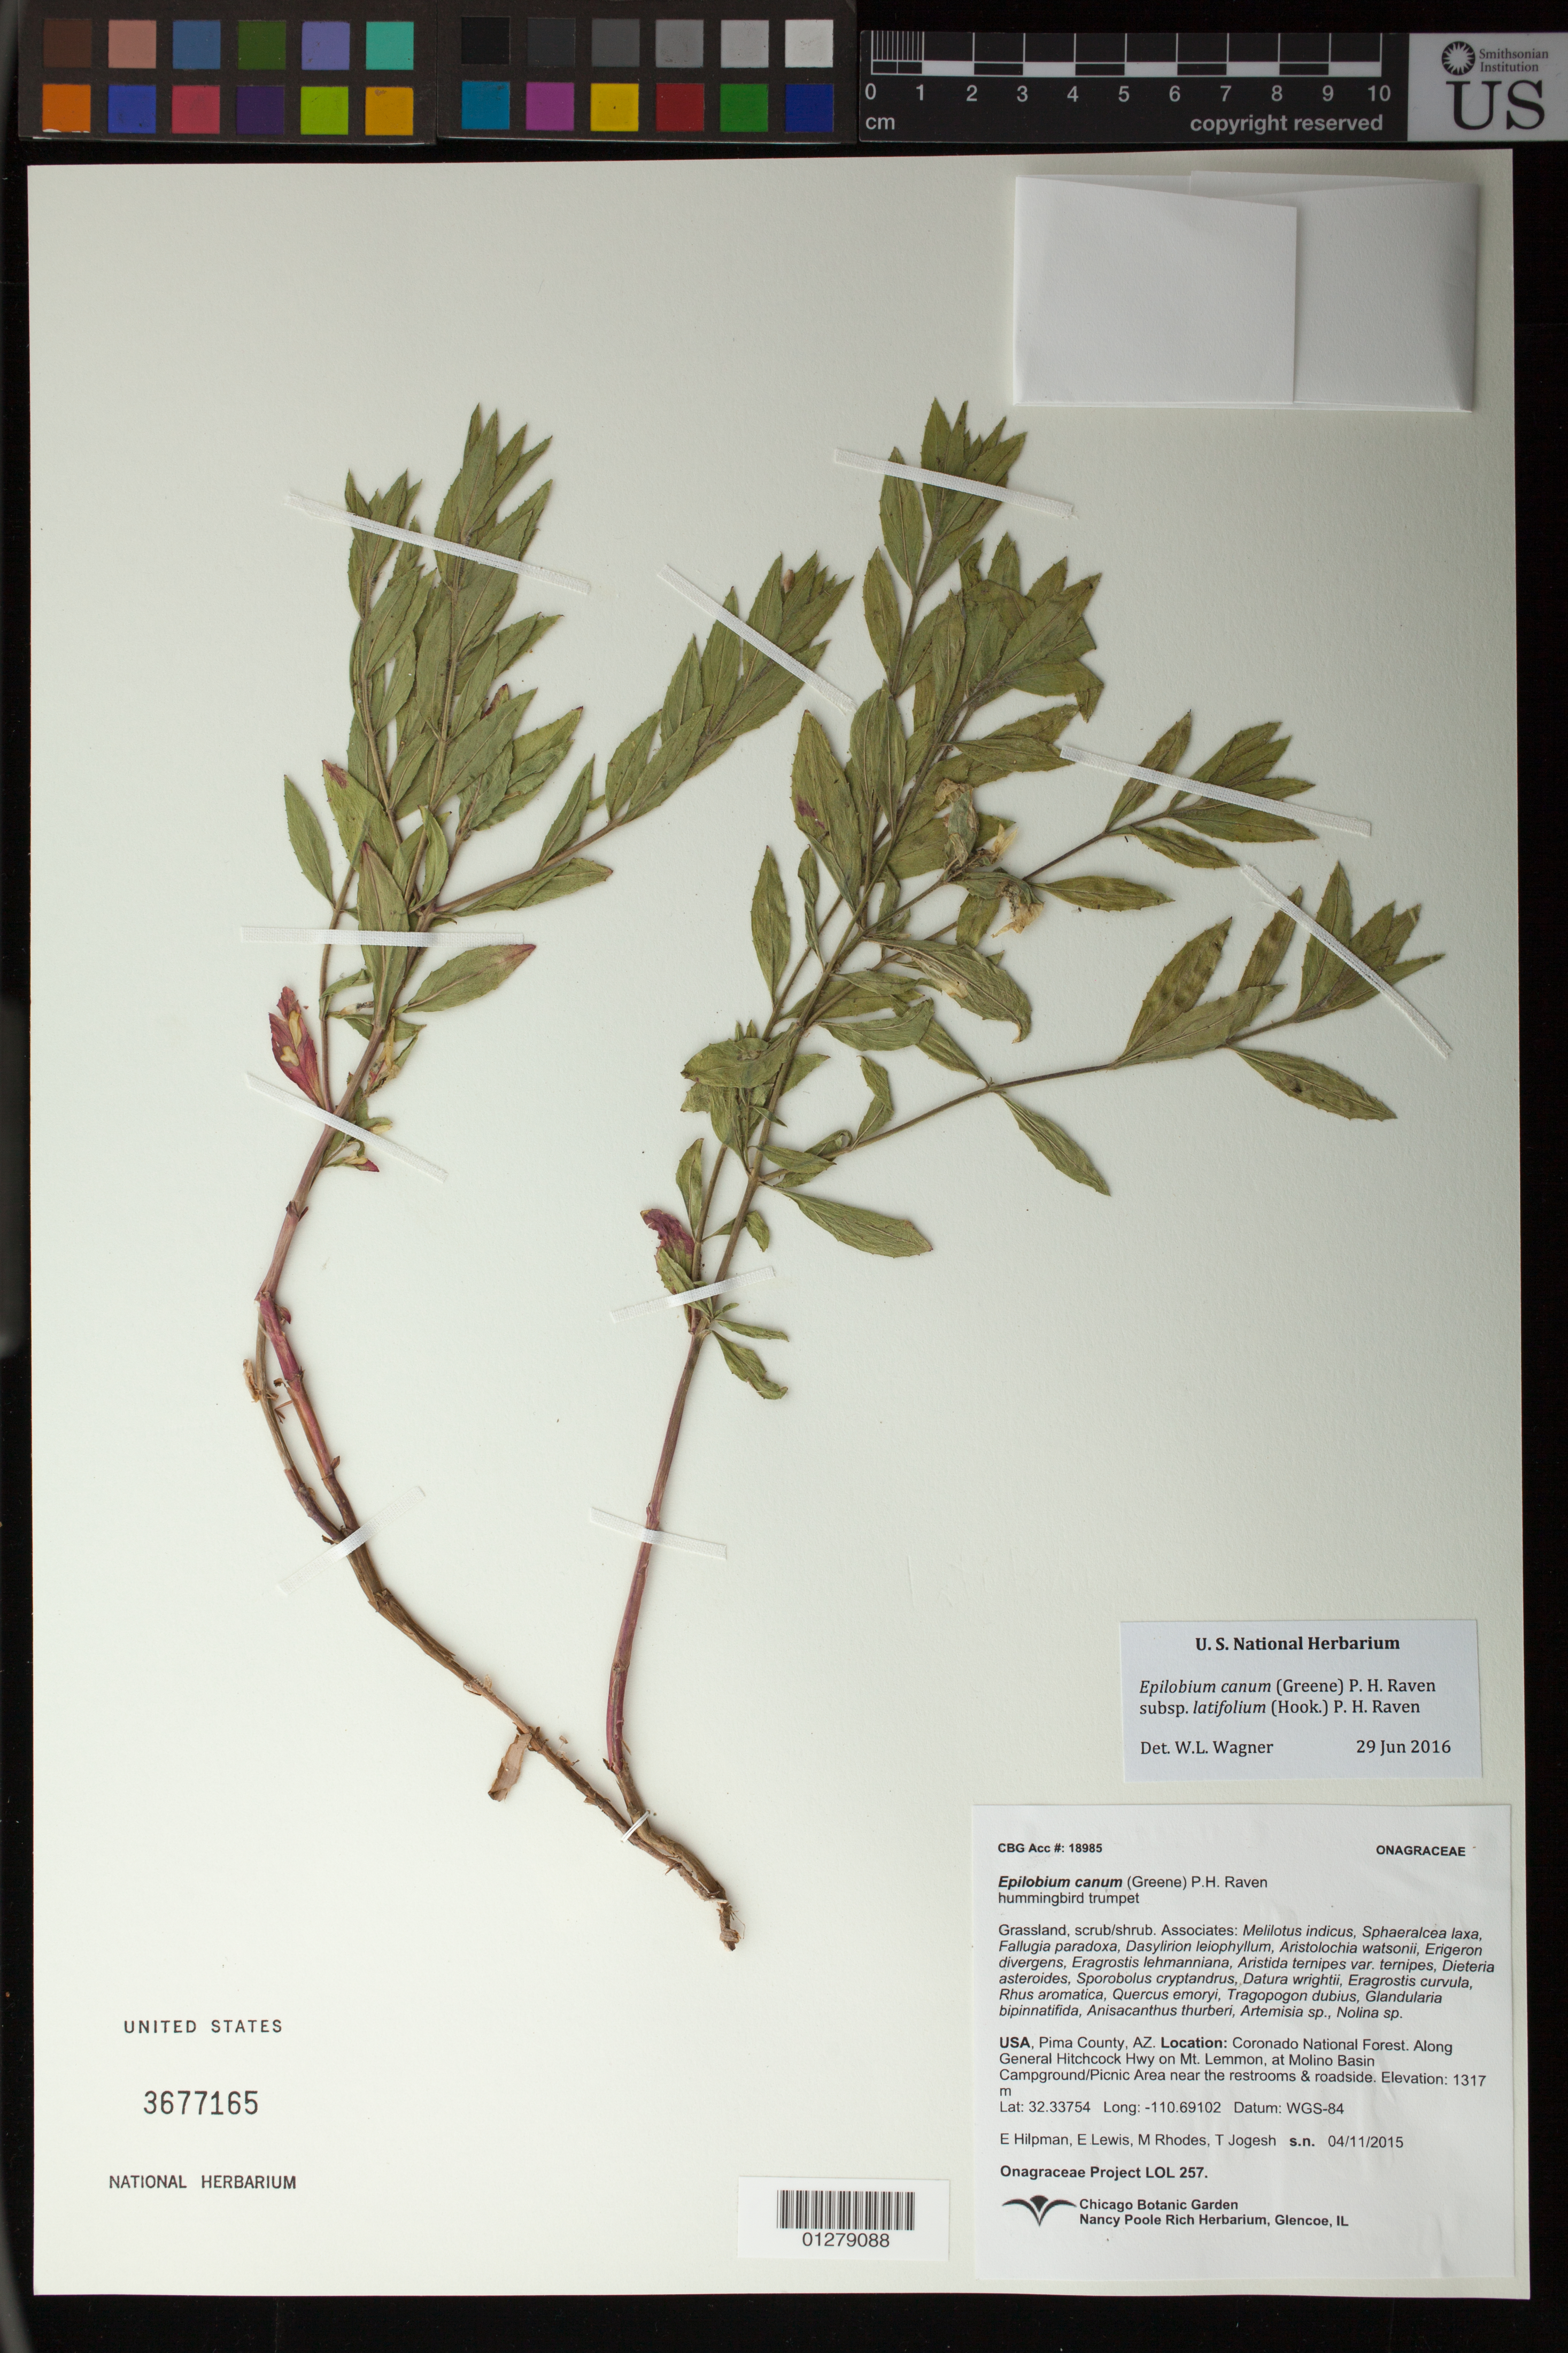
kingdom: Plantae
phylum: Tracheophyta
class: Magnoliopsida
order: Myrtales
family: Onagraceae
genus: Epilobium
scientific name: Epilobium canum subsp. latifolium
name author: (Hook.) P.H. Raven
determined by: Wagner, W. L., (BOT), Smithsonian Institution - National Museum of Natural History (UNITED STATES)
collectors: E. Hilpman, E. Lewis, T. Jojesh & T. Jojesh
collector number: LOL 257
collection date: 2015-04-11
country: United States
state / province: Arizona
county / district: Pima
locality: Molino Basin Campground, along sandy wash running beside camp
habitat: Wash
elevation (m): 1319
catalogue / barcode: US 3677165